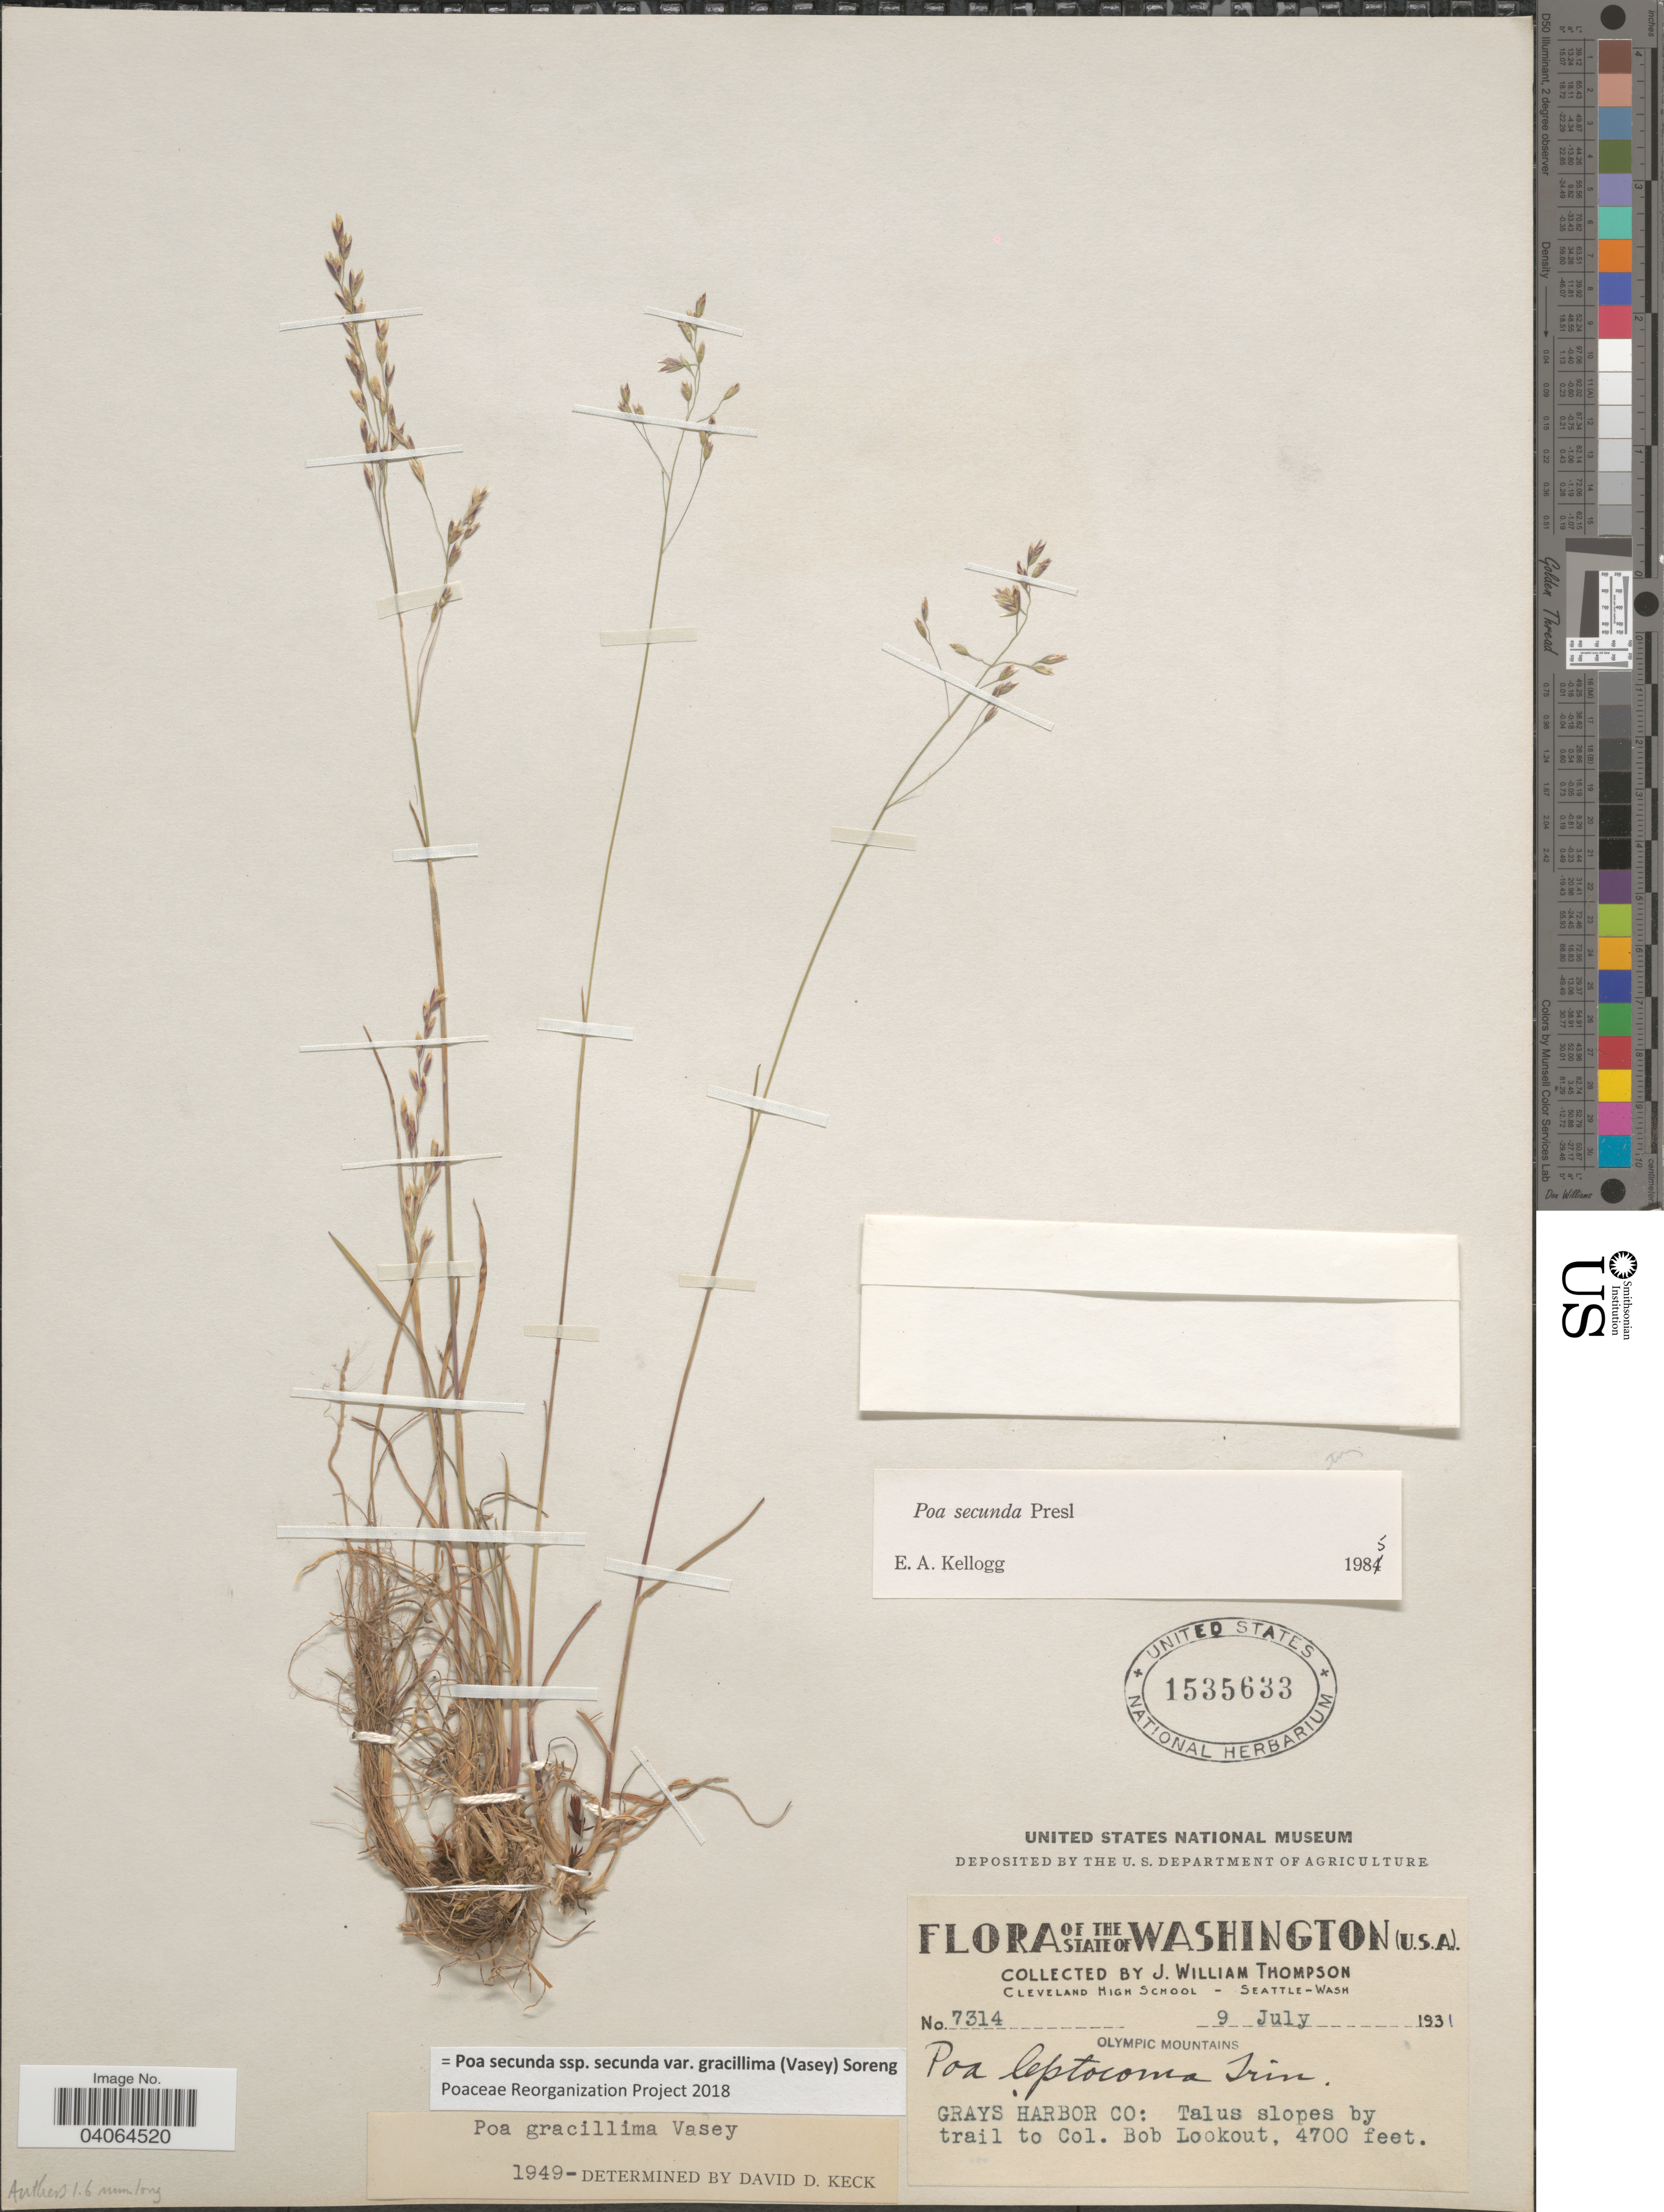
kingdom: Plantae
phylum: Tracheophyta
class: Liliopsida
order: Poales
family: Poaceae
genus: Poa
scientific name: Poa secunda subsp. secunda var. gracillima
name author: (Vasey) Soreng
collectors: J. W. Thompson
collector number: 7314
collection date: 1931-07-09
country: United States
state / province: Washington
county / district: Grays Harbor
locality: Grays Harbor Co: Talus slopes by trail to Col. Bob Lookout.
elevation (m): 1433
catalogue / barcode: US 1535633